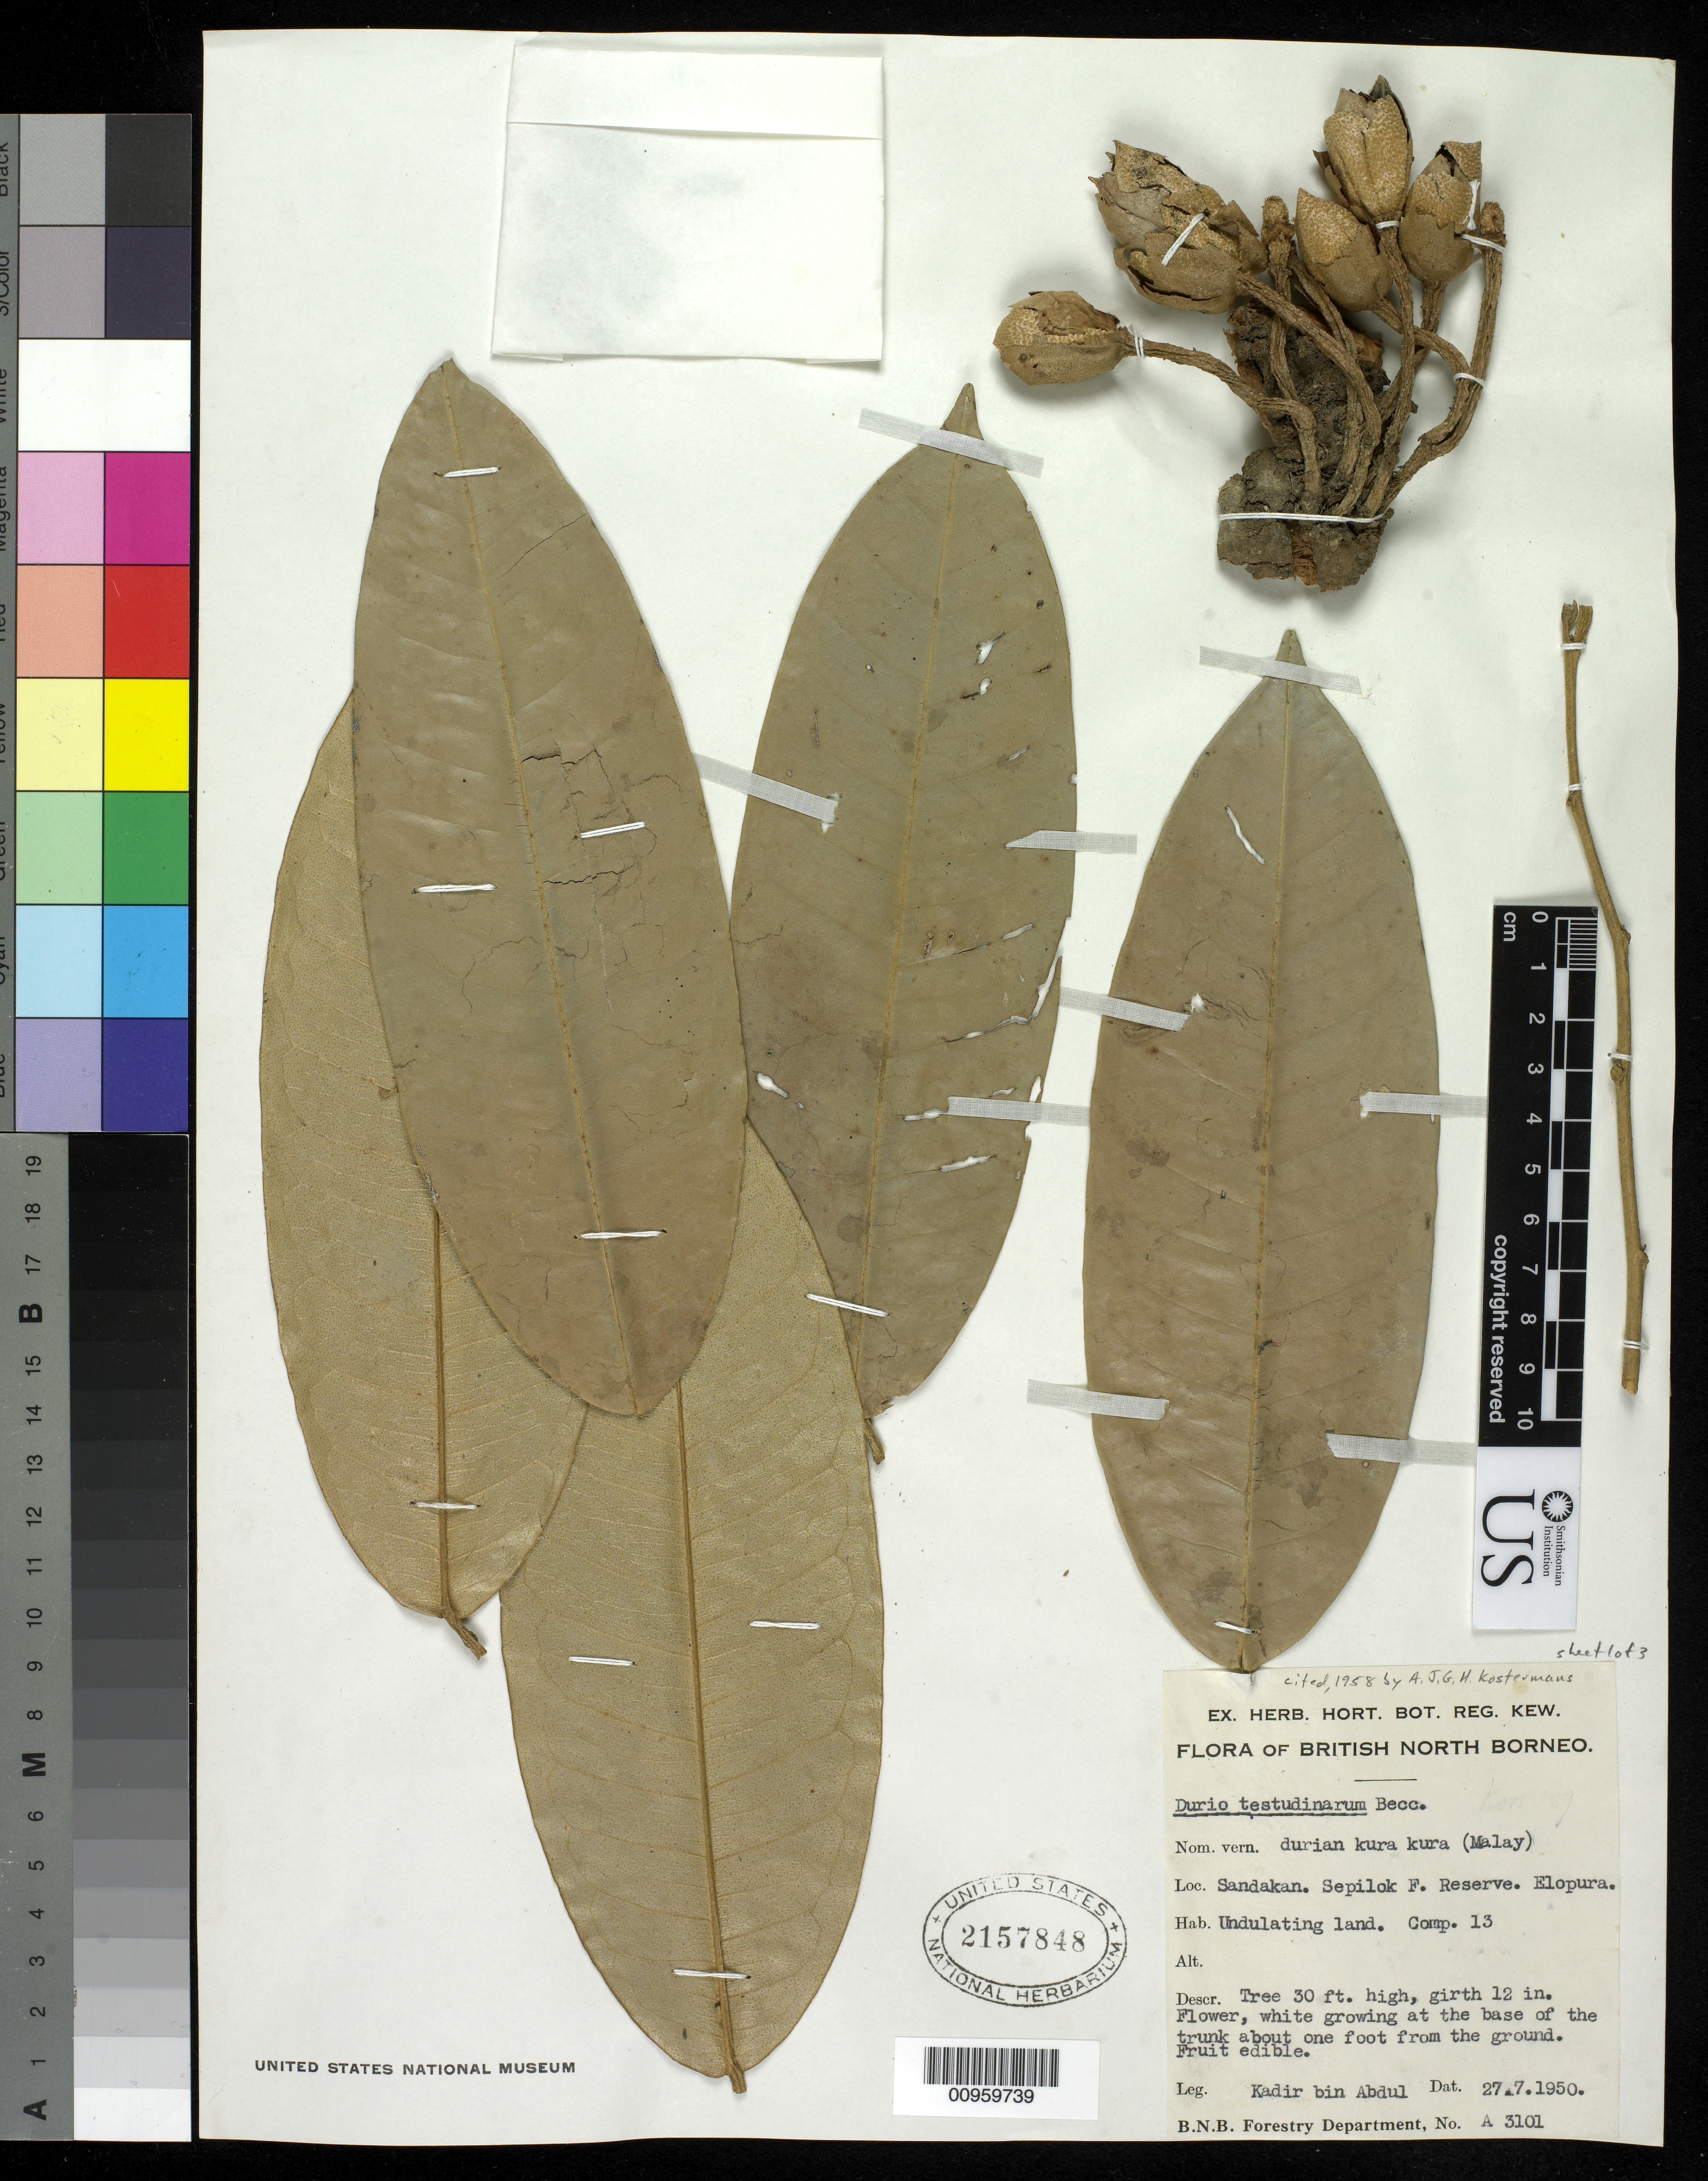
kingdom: Plantae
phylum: Tracheophyta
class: Magnoliopsida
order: Malvales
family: Malvaceae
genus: Durio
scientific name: Durio testudinarius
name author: Becc.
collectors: Kadir Bin Abdul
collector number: A 3101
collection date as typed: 27 Jul 1950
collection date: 1950-07-27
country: Malaysia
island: Borneo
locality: Sandakan, Sepilok F. Reserve. Elopura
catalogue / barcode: US 2157848